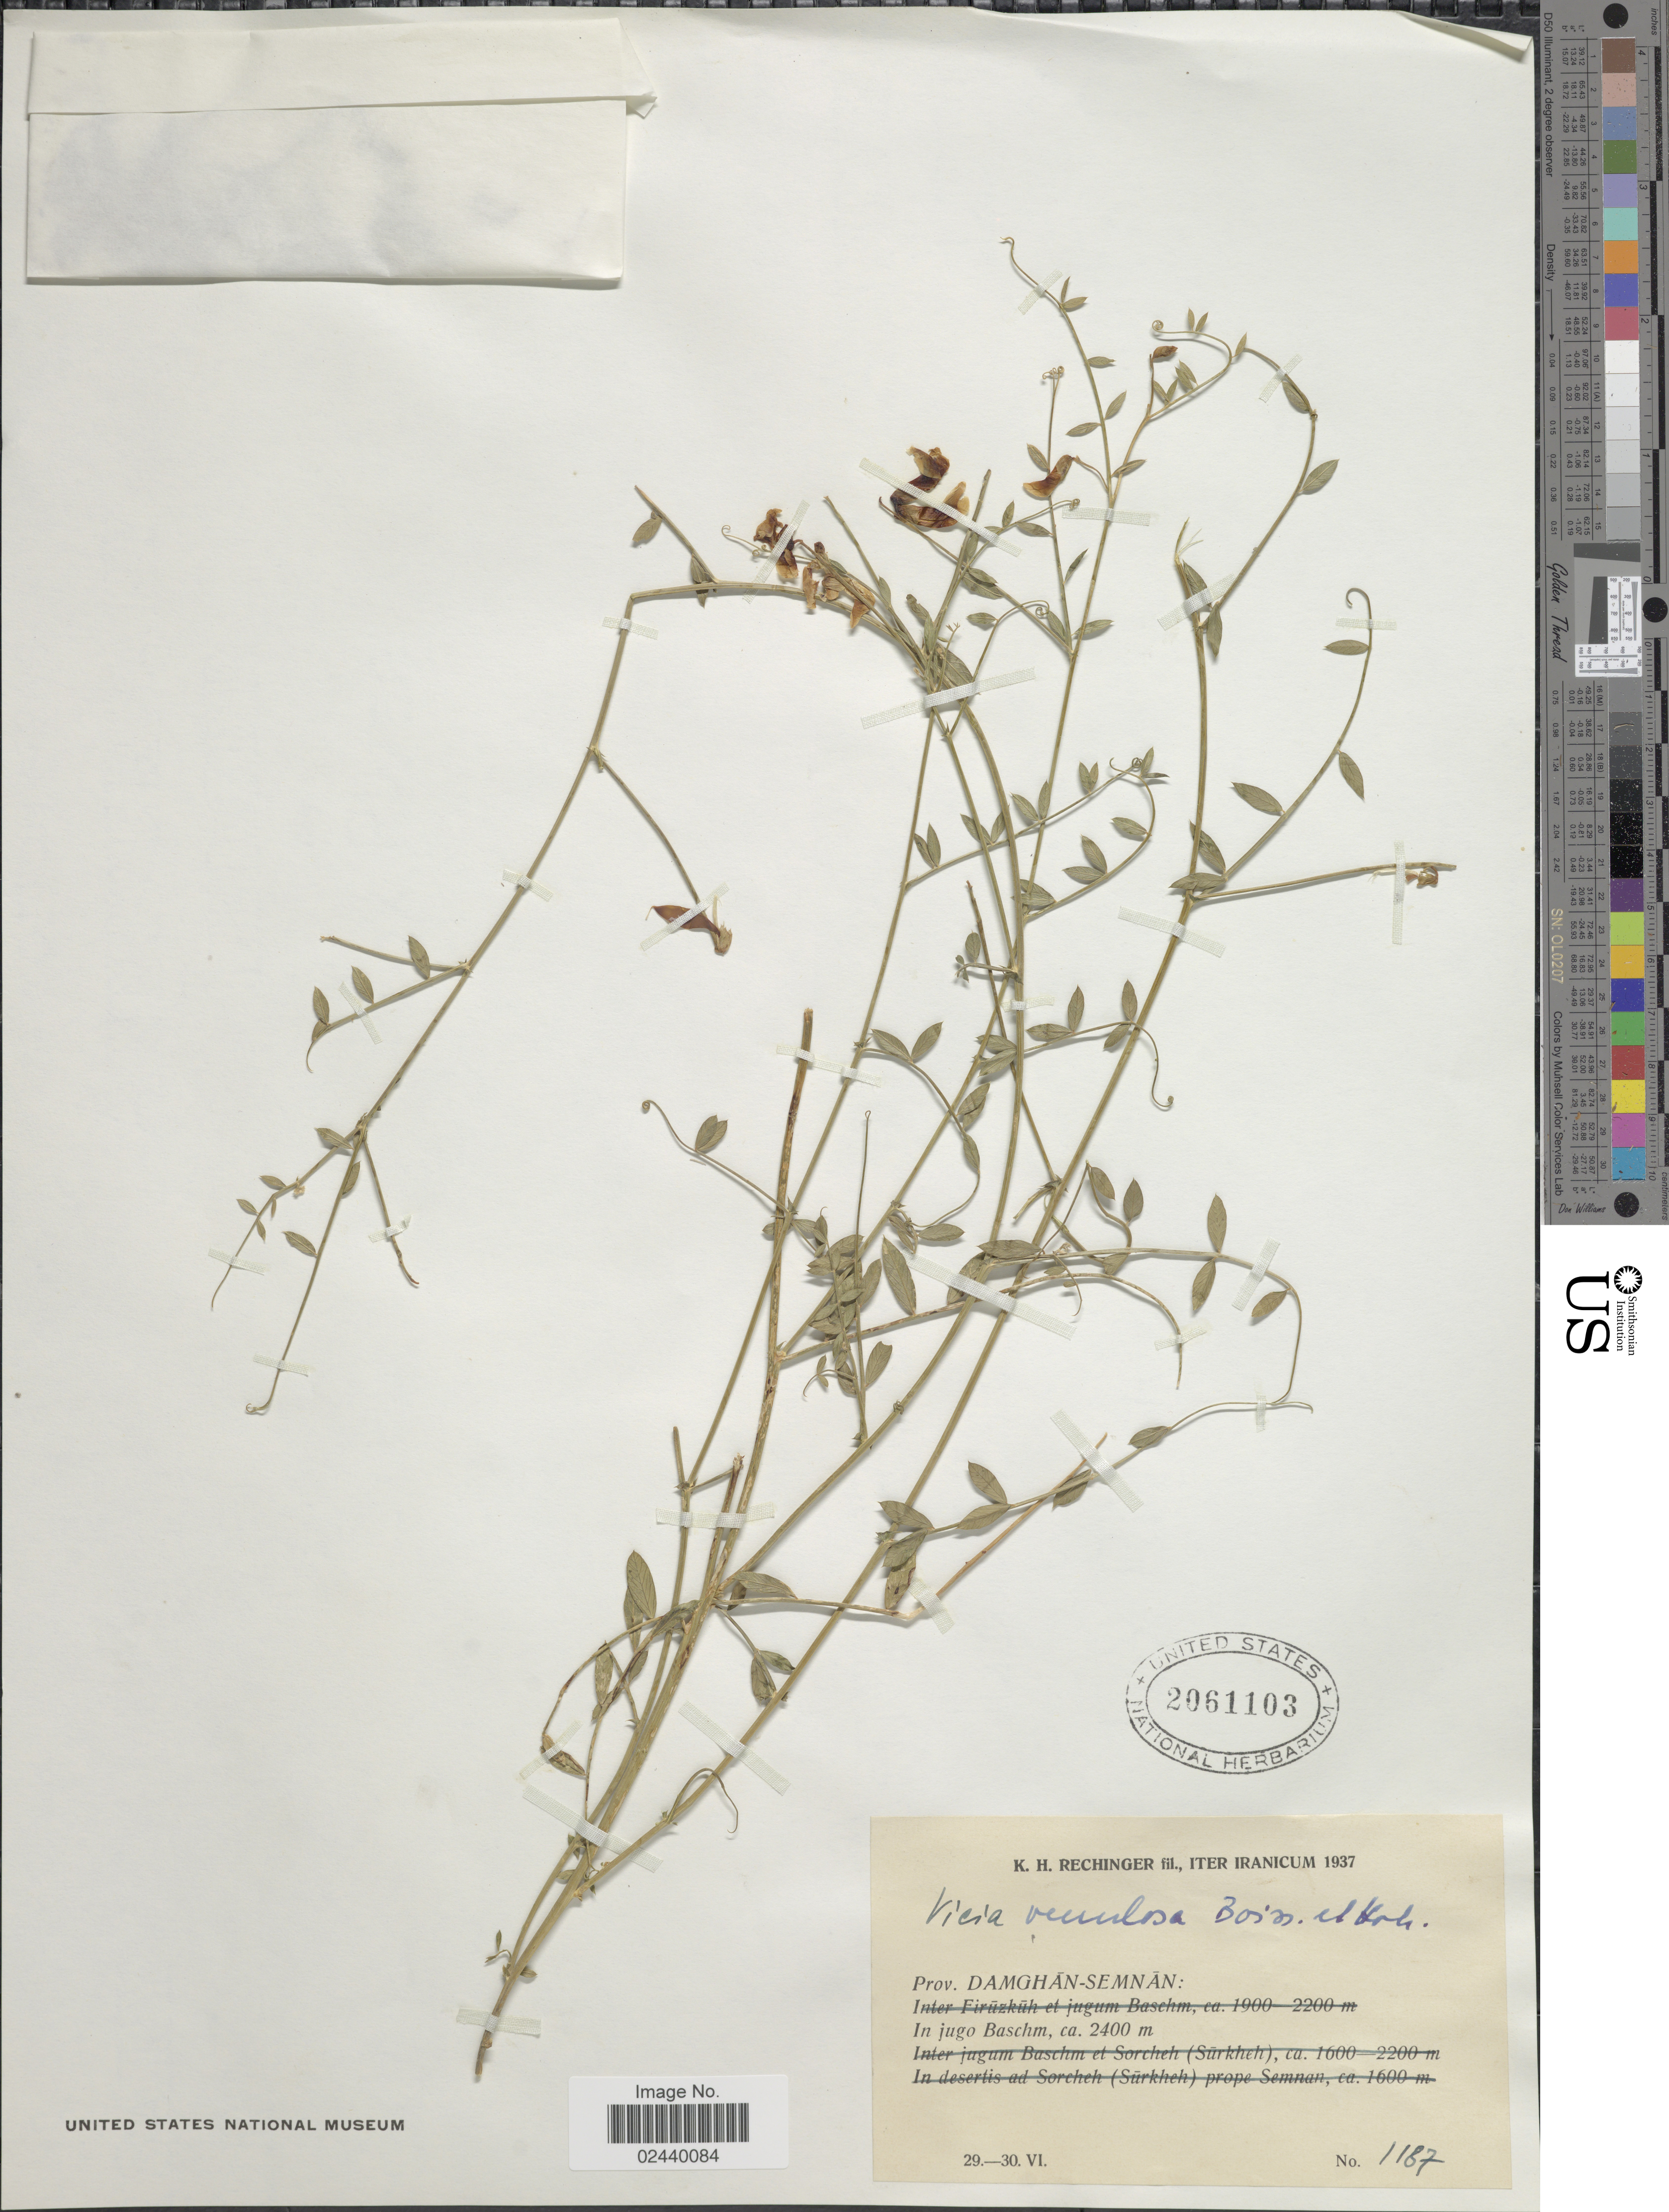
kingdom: Plantae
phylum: Tracheophyta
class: Magnoliopsida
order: Fabales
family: Fabaceae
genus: Vicia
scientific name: Vicia venulosa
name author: Boiss. & Hohen.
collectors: K. H. Rechinger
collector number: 1187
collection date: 1937-06-29/1937-06-30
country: Iran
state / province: Semnan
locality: Iter Iranicum, Prov. Damghan: In jugo Baschm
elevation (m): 2400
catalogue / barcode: US 2061103